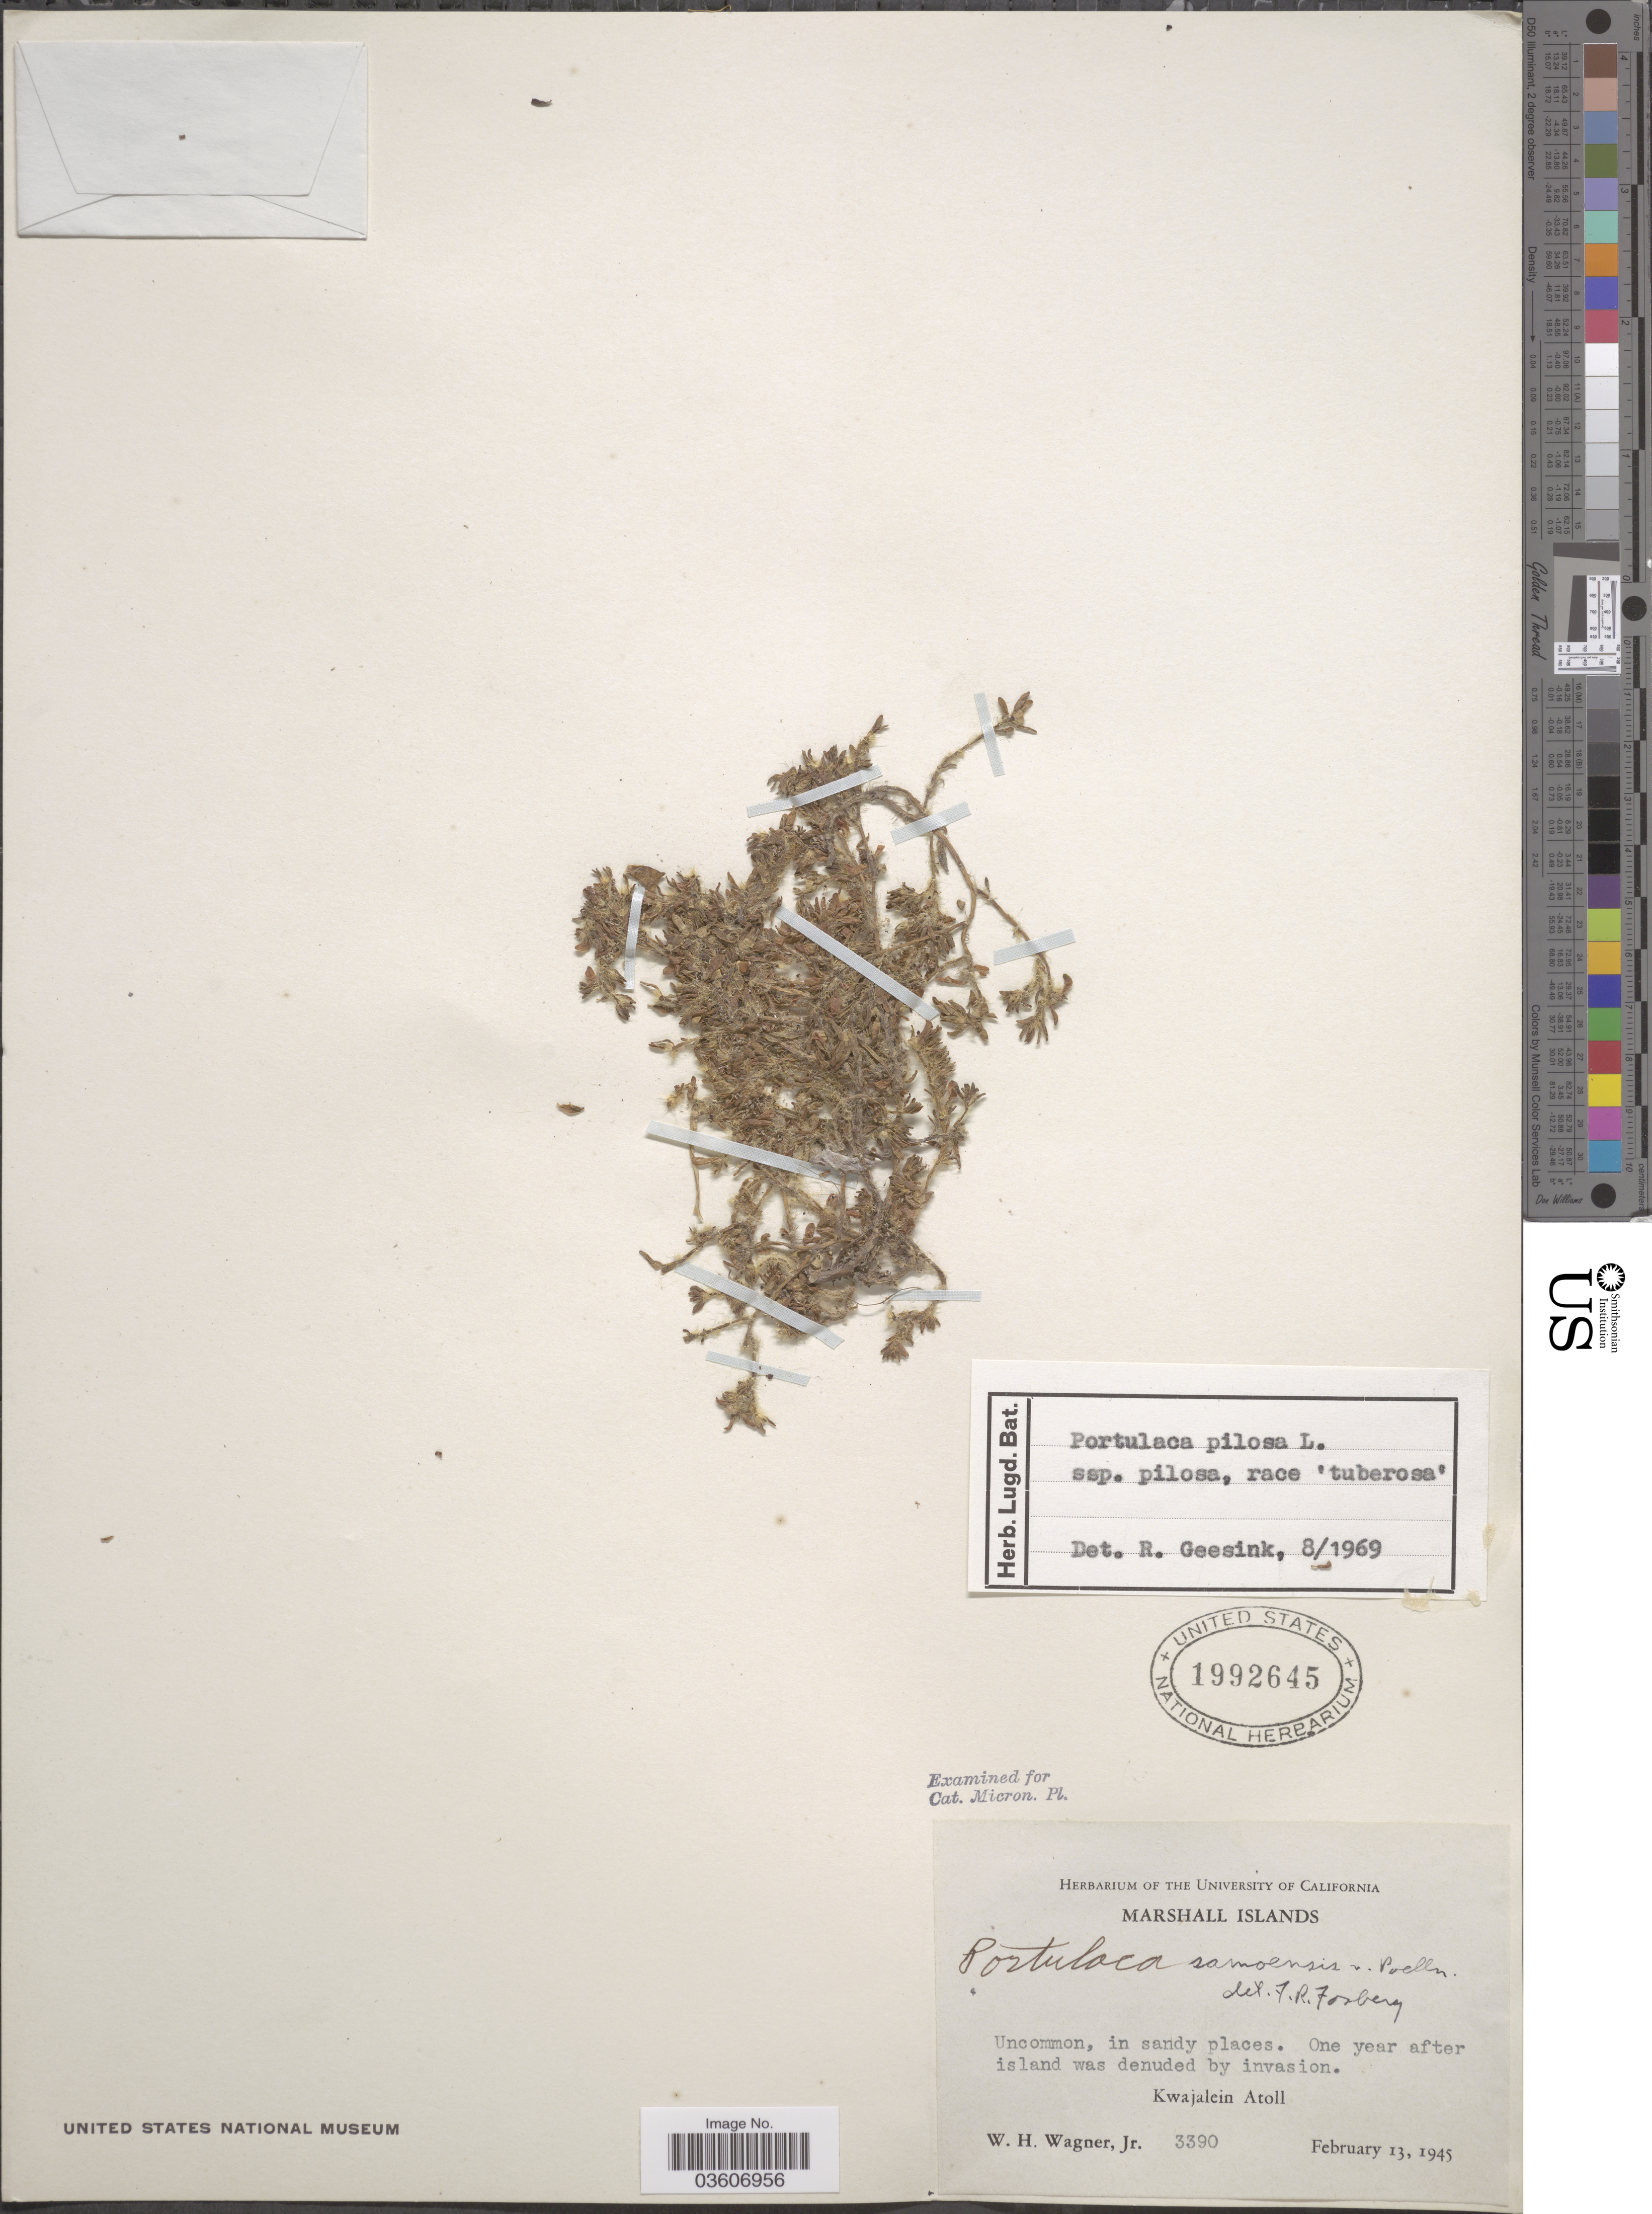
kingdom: Plantae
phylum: Tracheophyta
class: Magnoliopsida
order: Caryophyllales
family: Portulacaceae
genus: Portulaca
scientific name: Portulaca australis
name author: Endl.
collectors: W. H. Wagner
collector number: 3390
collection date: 1945-02-13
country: Marshall Islands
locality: Kwajalein Atoll.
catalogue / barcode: US 1992645